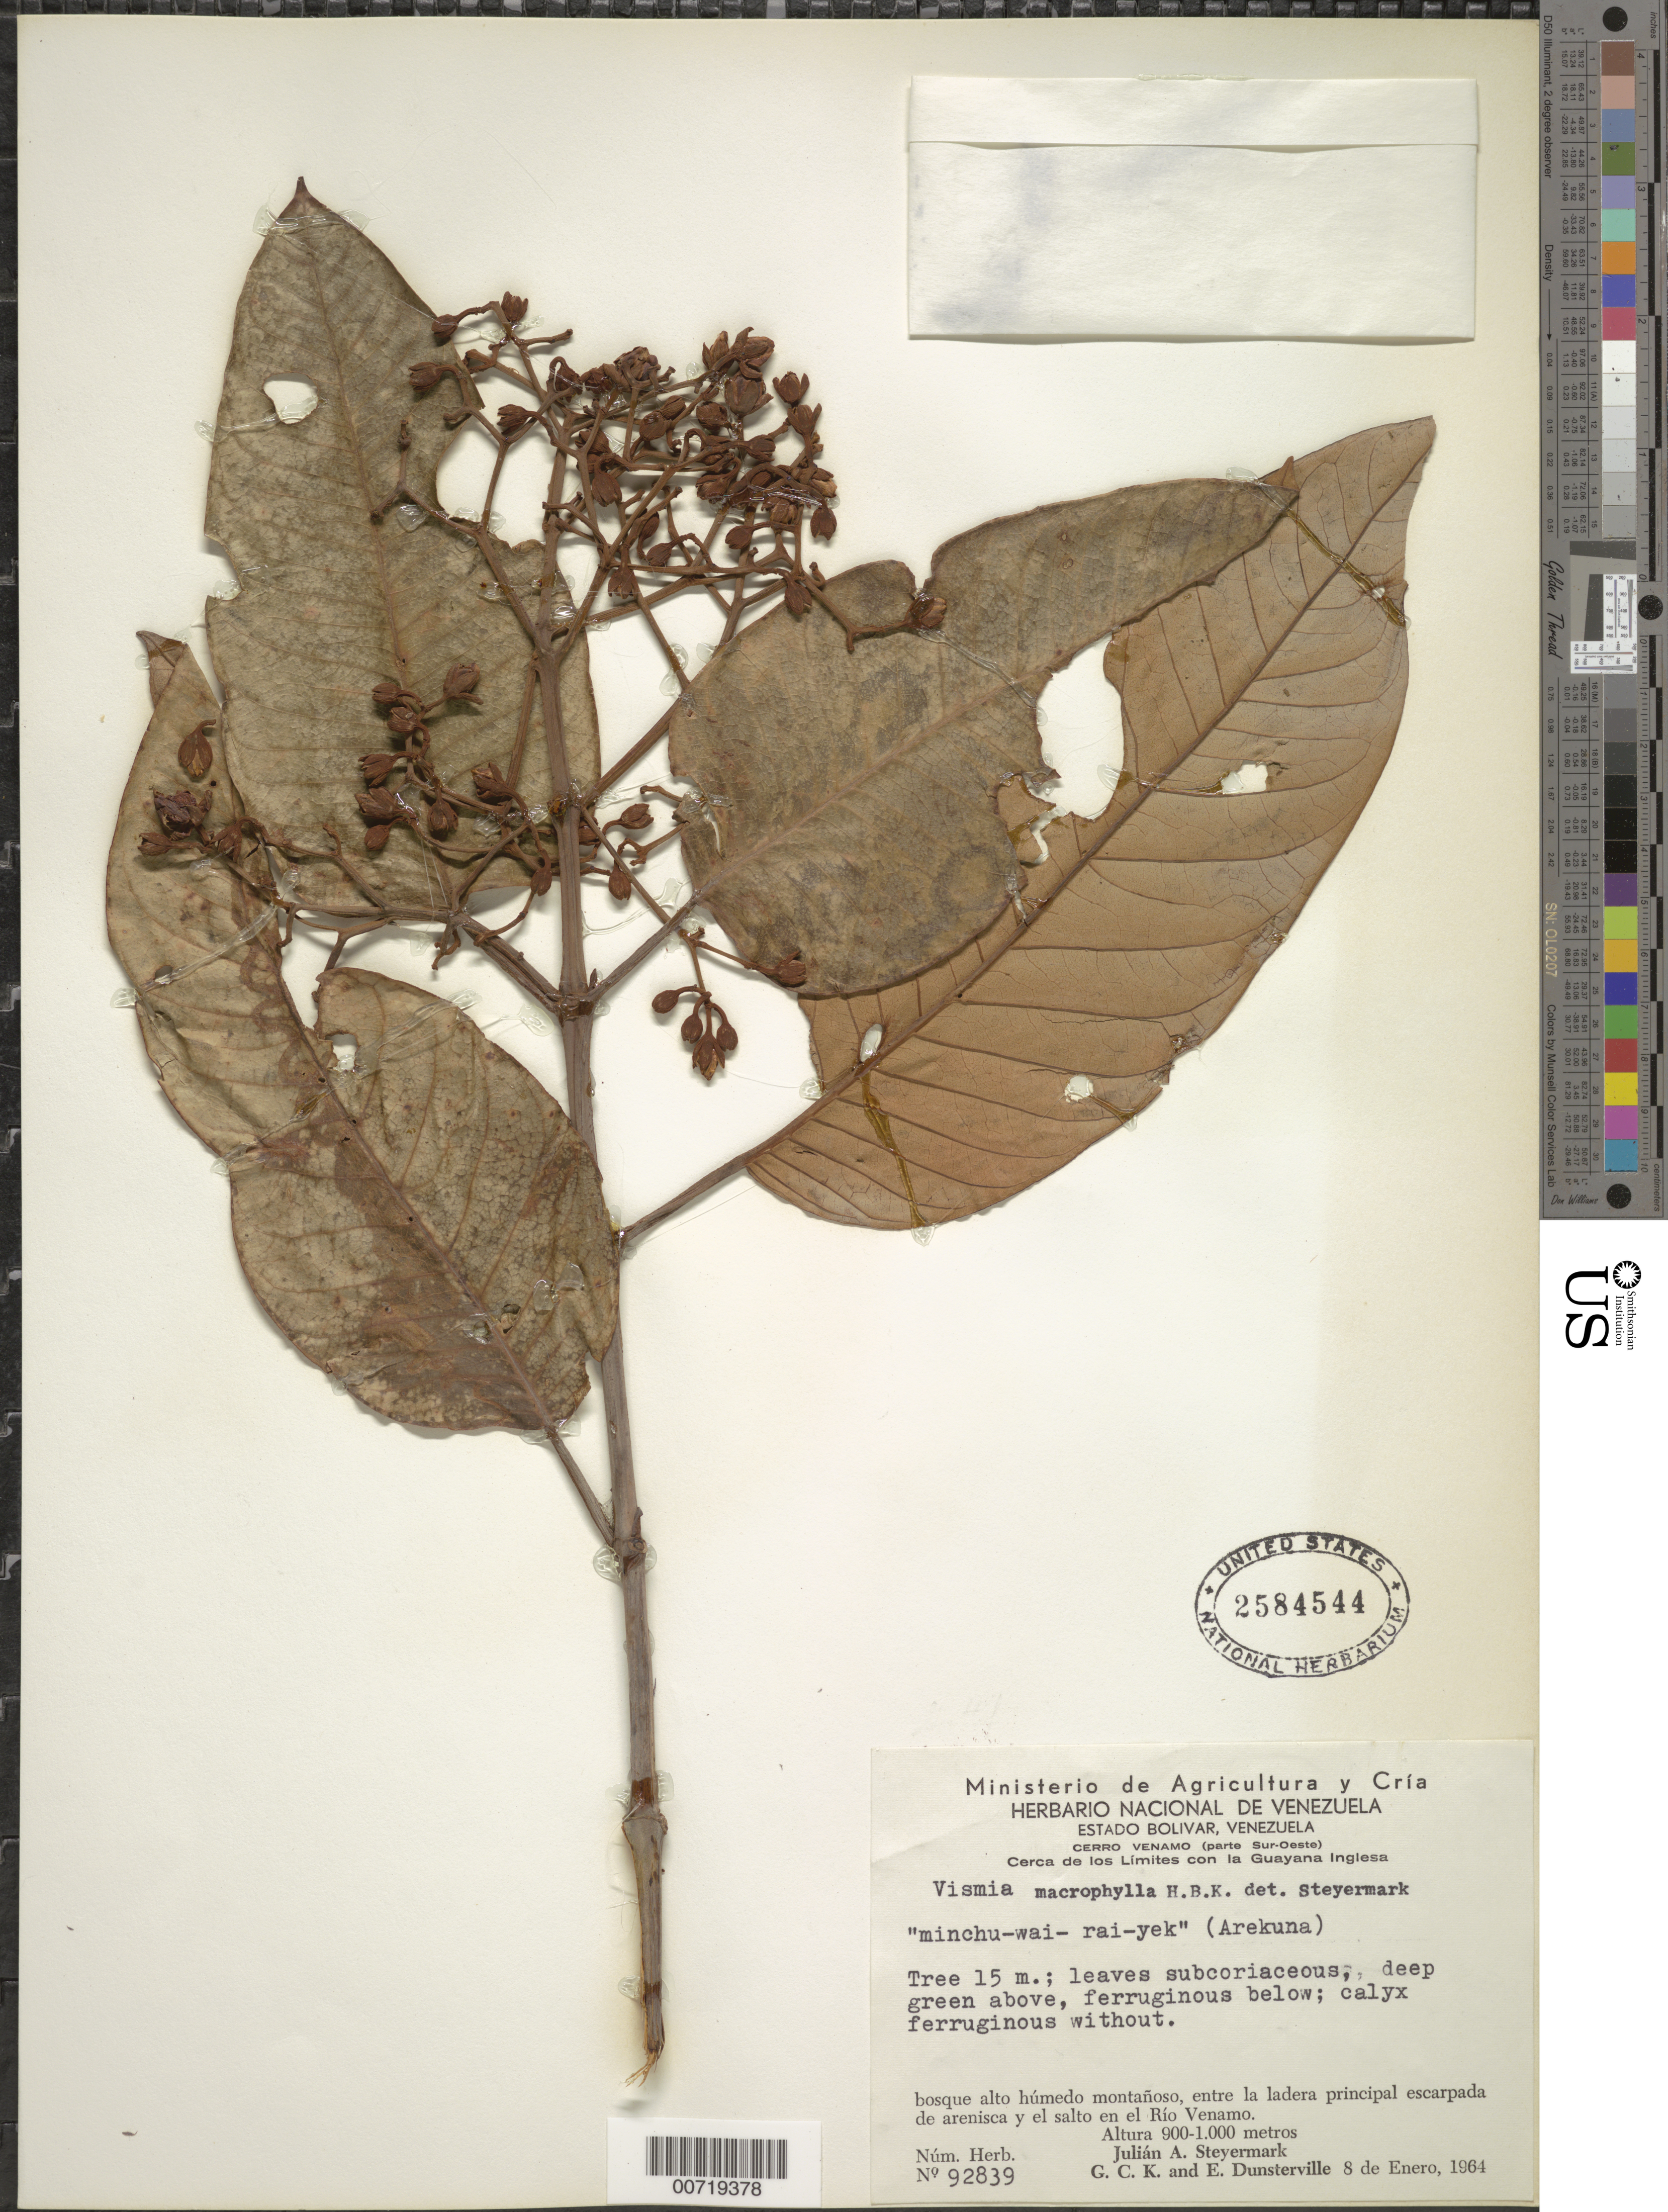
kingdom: Plantae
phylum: Tracheophyta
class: Magnoliopsida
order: Malpighiales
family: Hypericaceae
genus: Vismia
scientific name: Vismia japurensis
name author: Reichardt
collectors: J. Steyermark, G. C. K. Dunsterville & E. Dunsterville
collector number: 92839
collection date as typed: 8-Jan-64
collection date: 1964-01-08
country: Venezuela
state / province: Bolívar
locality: Río Venamo, vic del salto, cerca de los limites de Guayana Inglesa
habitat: Bosque alto humedo montanoso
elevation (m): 900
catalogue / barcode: US 2584544